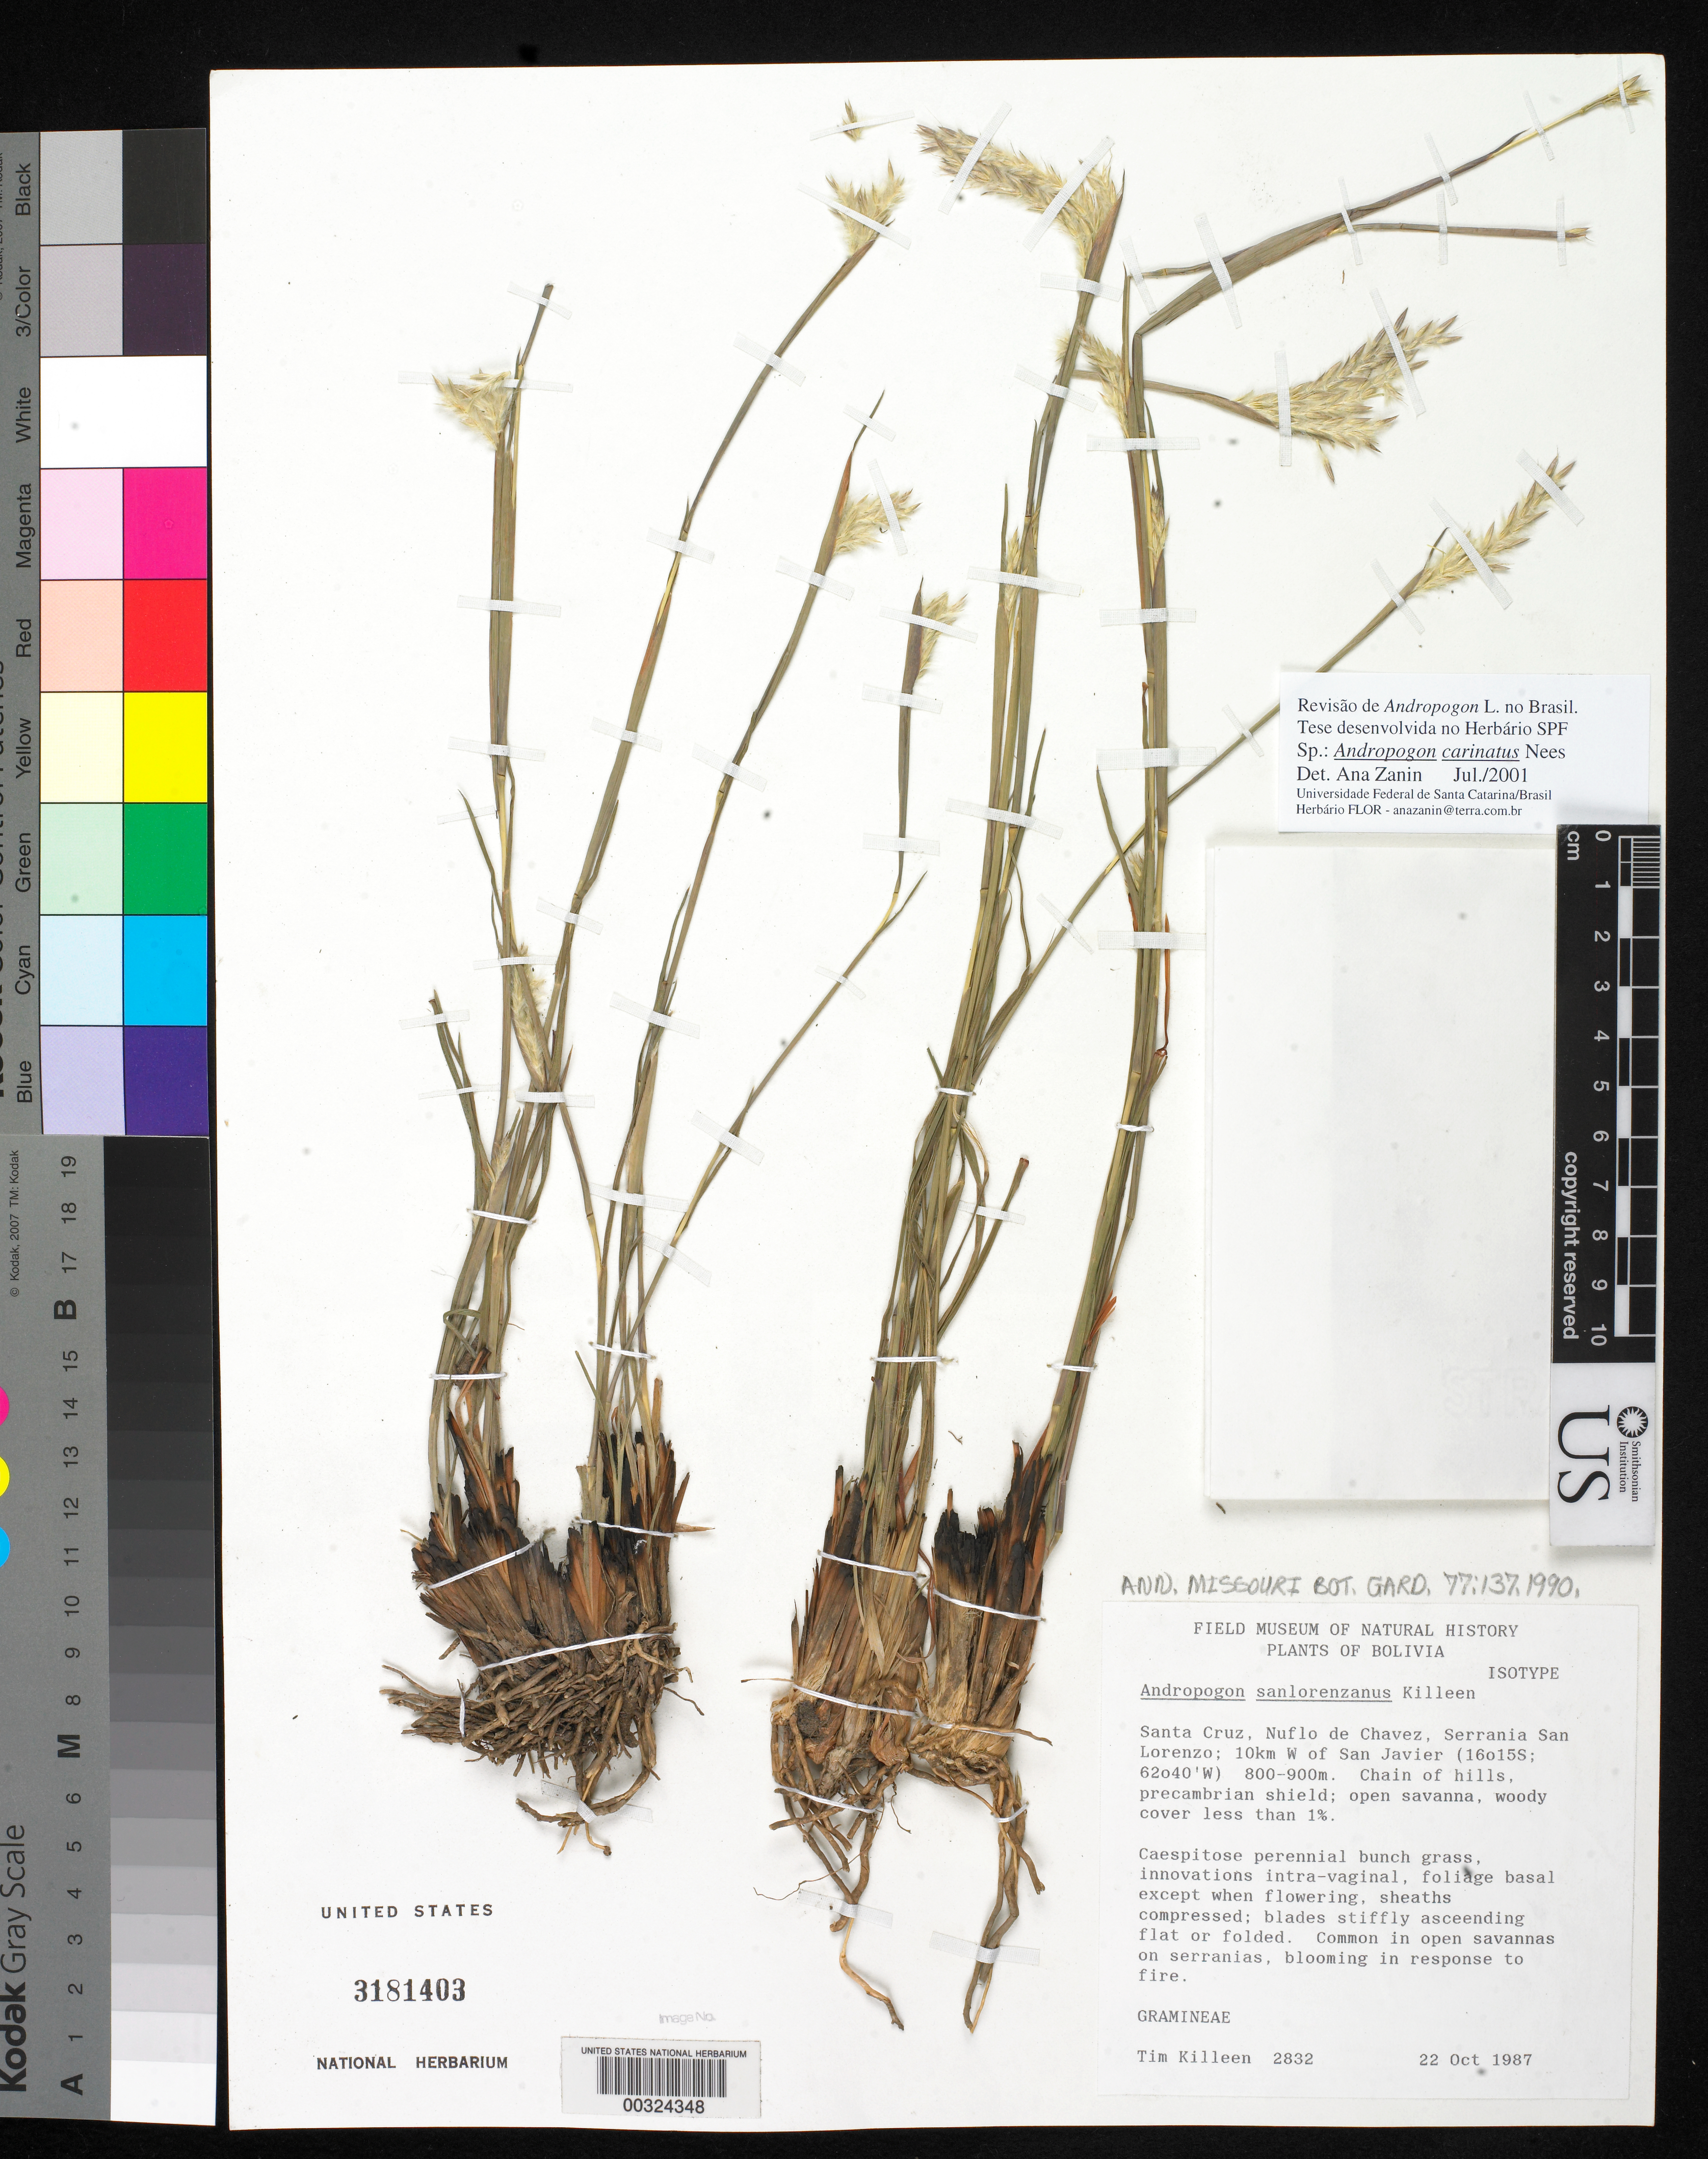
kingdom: Plantae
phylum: Tracheophyta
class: Liliopsida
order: Poales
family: Poaceae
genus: Andropogon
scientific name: Andropogon sanlorenzanus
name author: Killeen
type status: Isotype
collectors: T. Killeen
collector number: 2832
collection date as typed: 22 Oct 1987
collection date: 1987-10-22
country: Bolivia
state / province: Santa Cruz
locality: Nufles de Chavez, Serrania de San Lorenzo, 10 km W of San Javier.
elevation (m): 800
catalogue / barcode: US 3181403